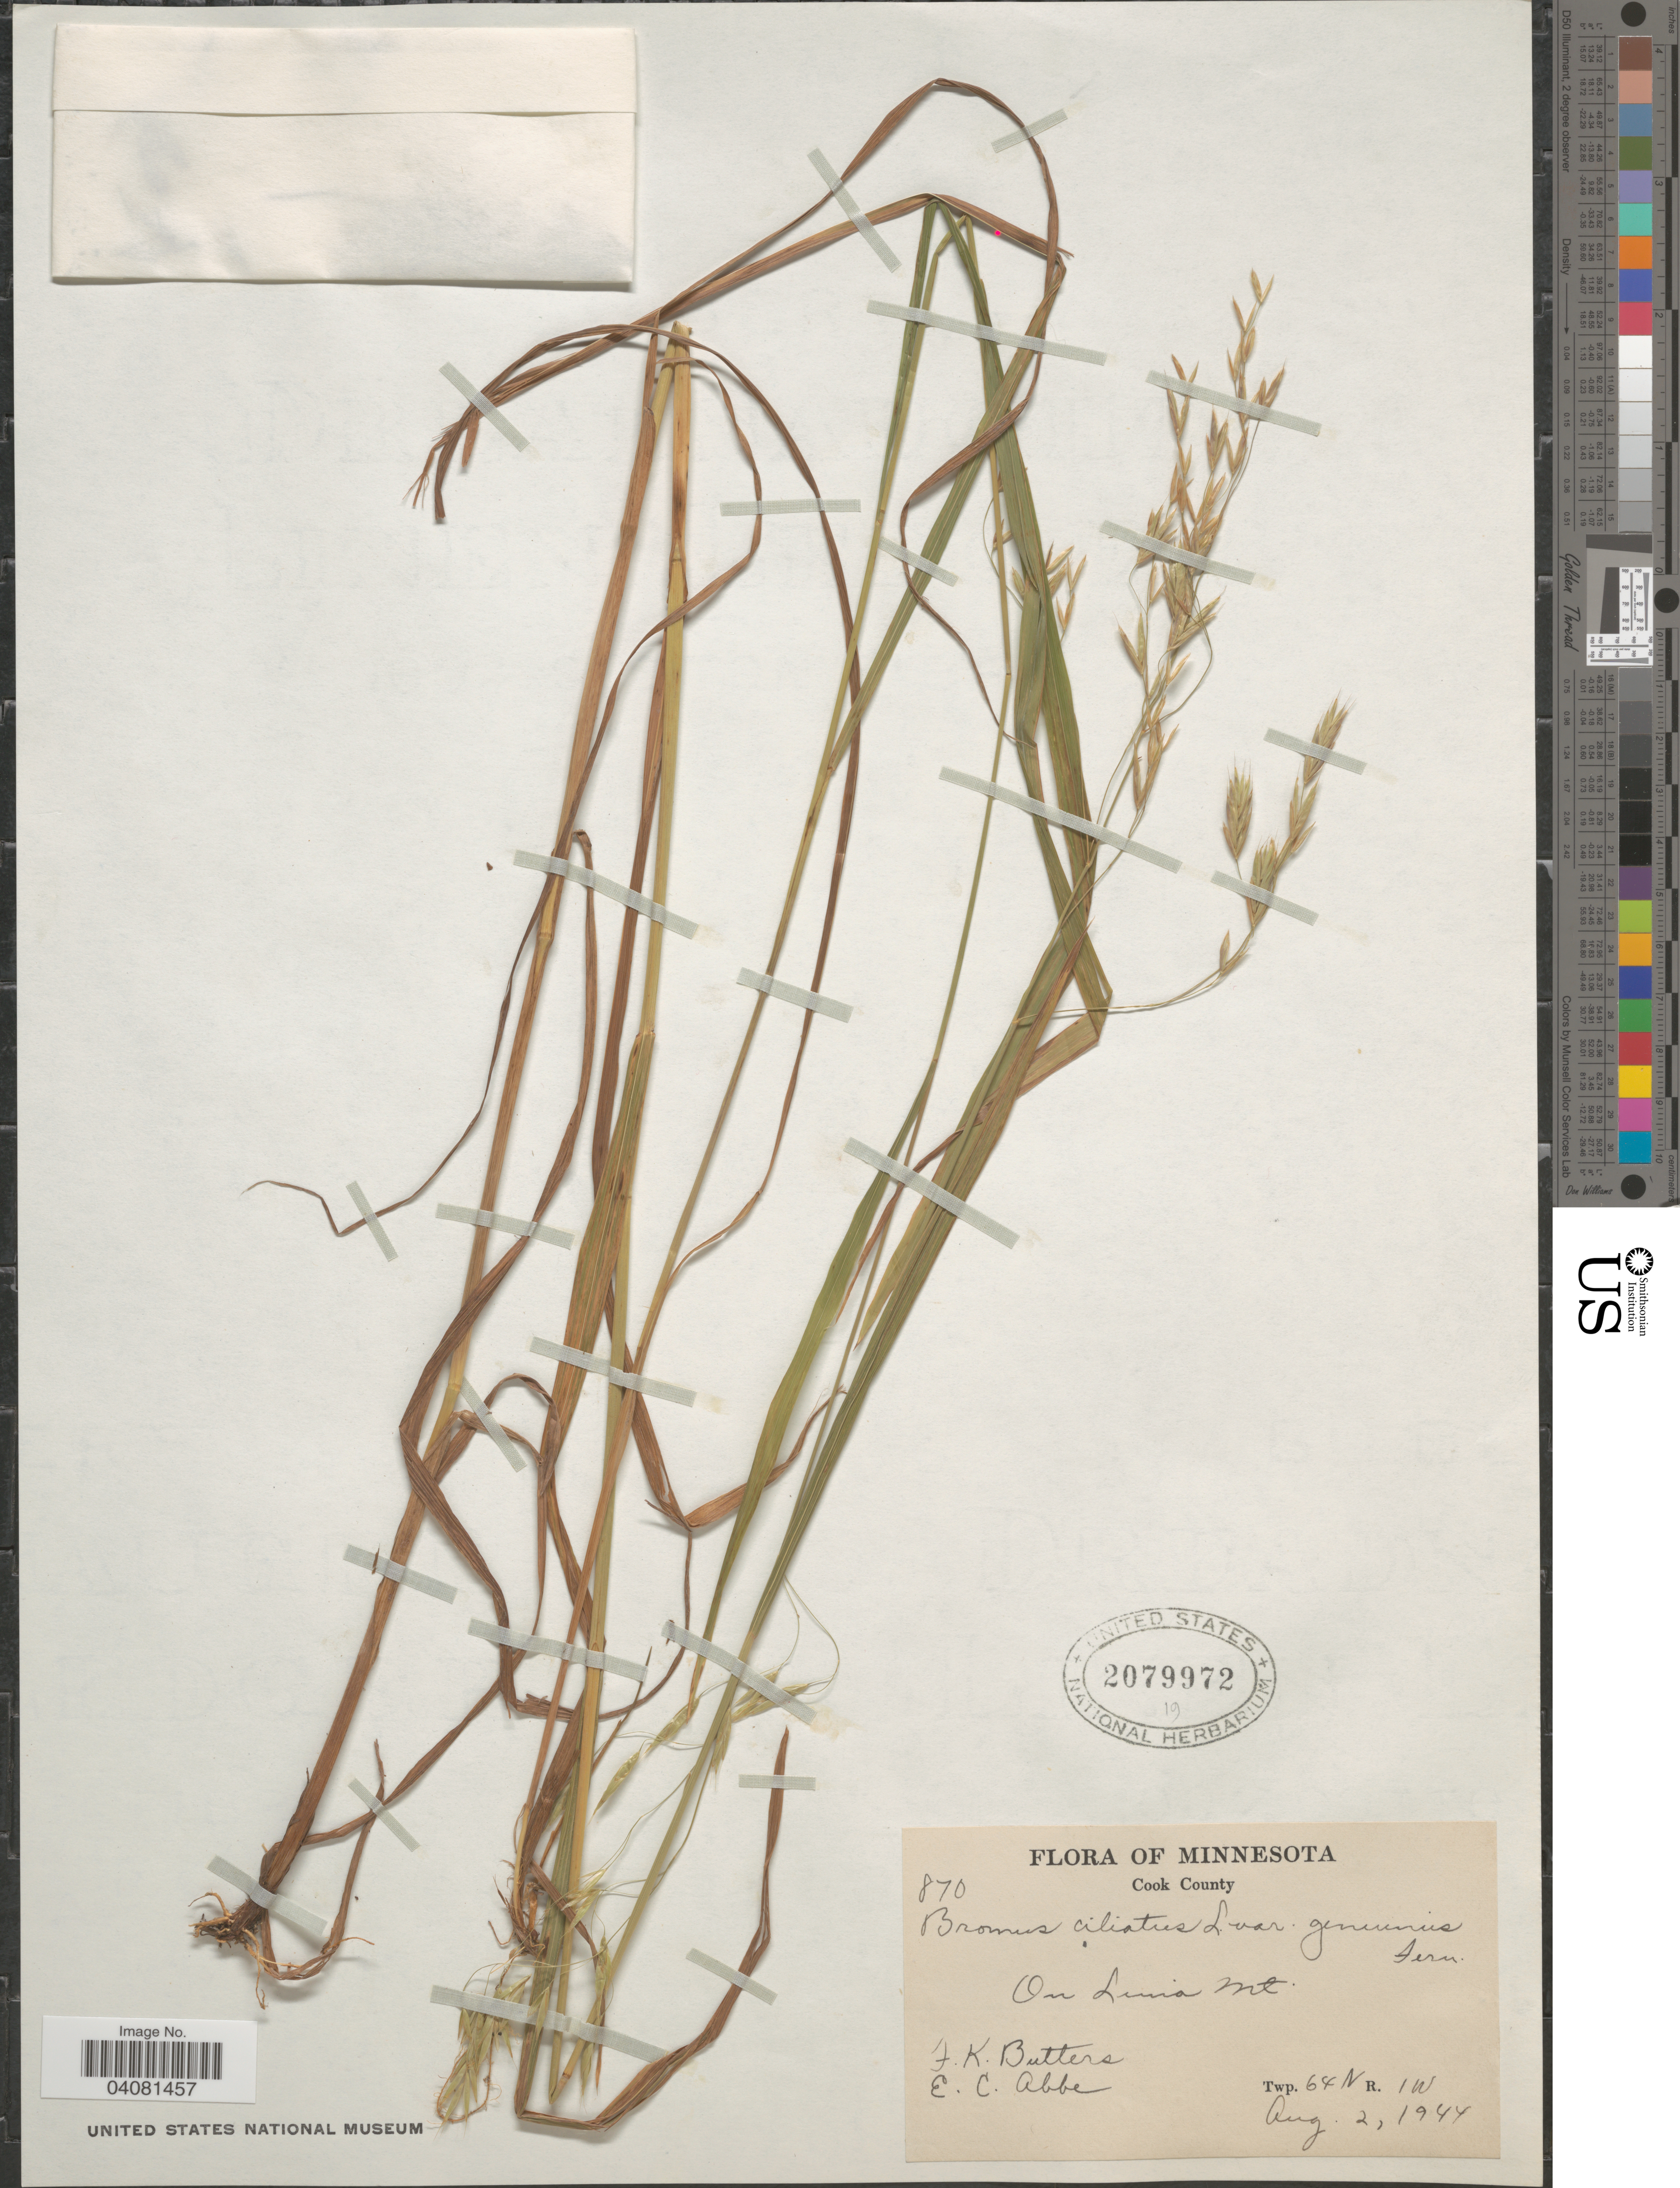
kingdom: Plantae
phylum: Tracheophyta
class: Liliopsida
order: Poales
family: Poaceae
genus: Bromus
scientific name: Bromus ciliatus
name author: L.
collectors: F. K. Butters & E. C. Abbe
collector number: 870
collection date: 1944-08-02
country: United States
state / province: Minnesota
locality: Cook County. On Lima Mt. Twp. 64 N R. 1 W.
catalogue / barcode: US 2079972